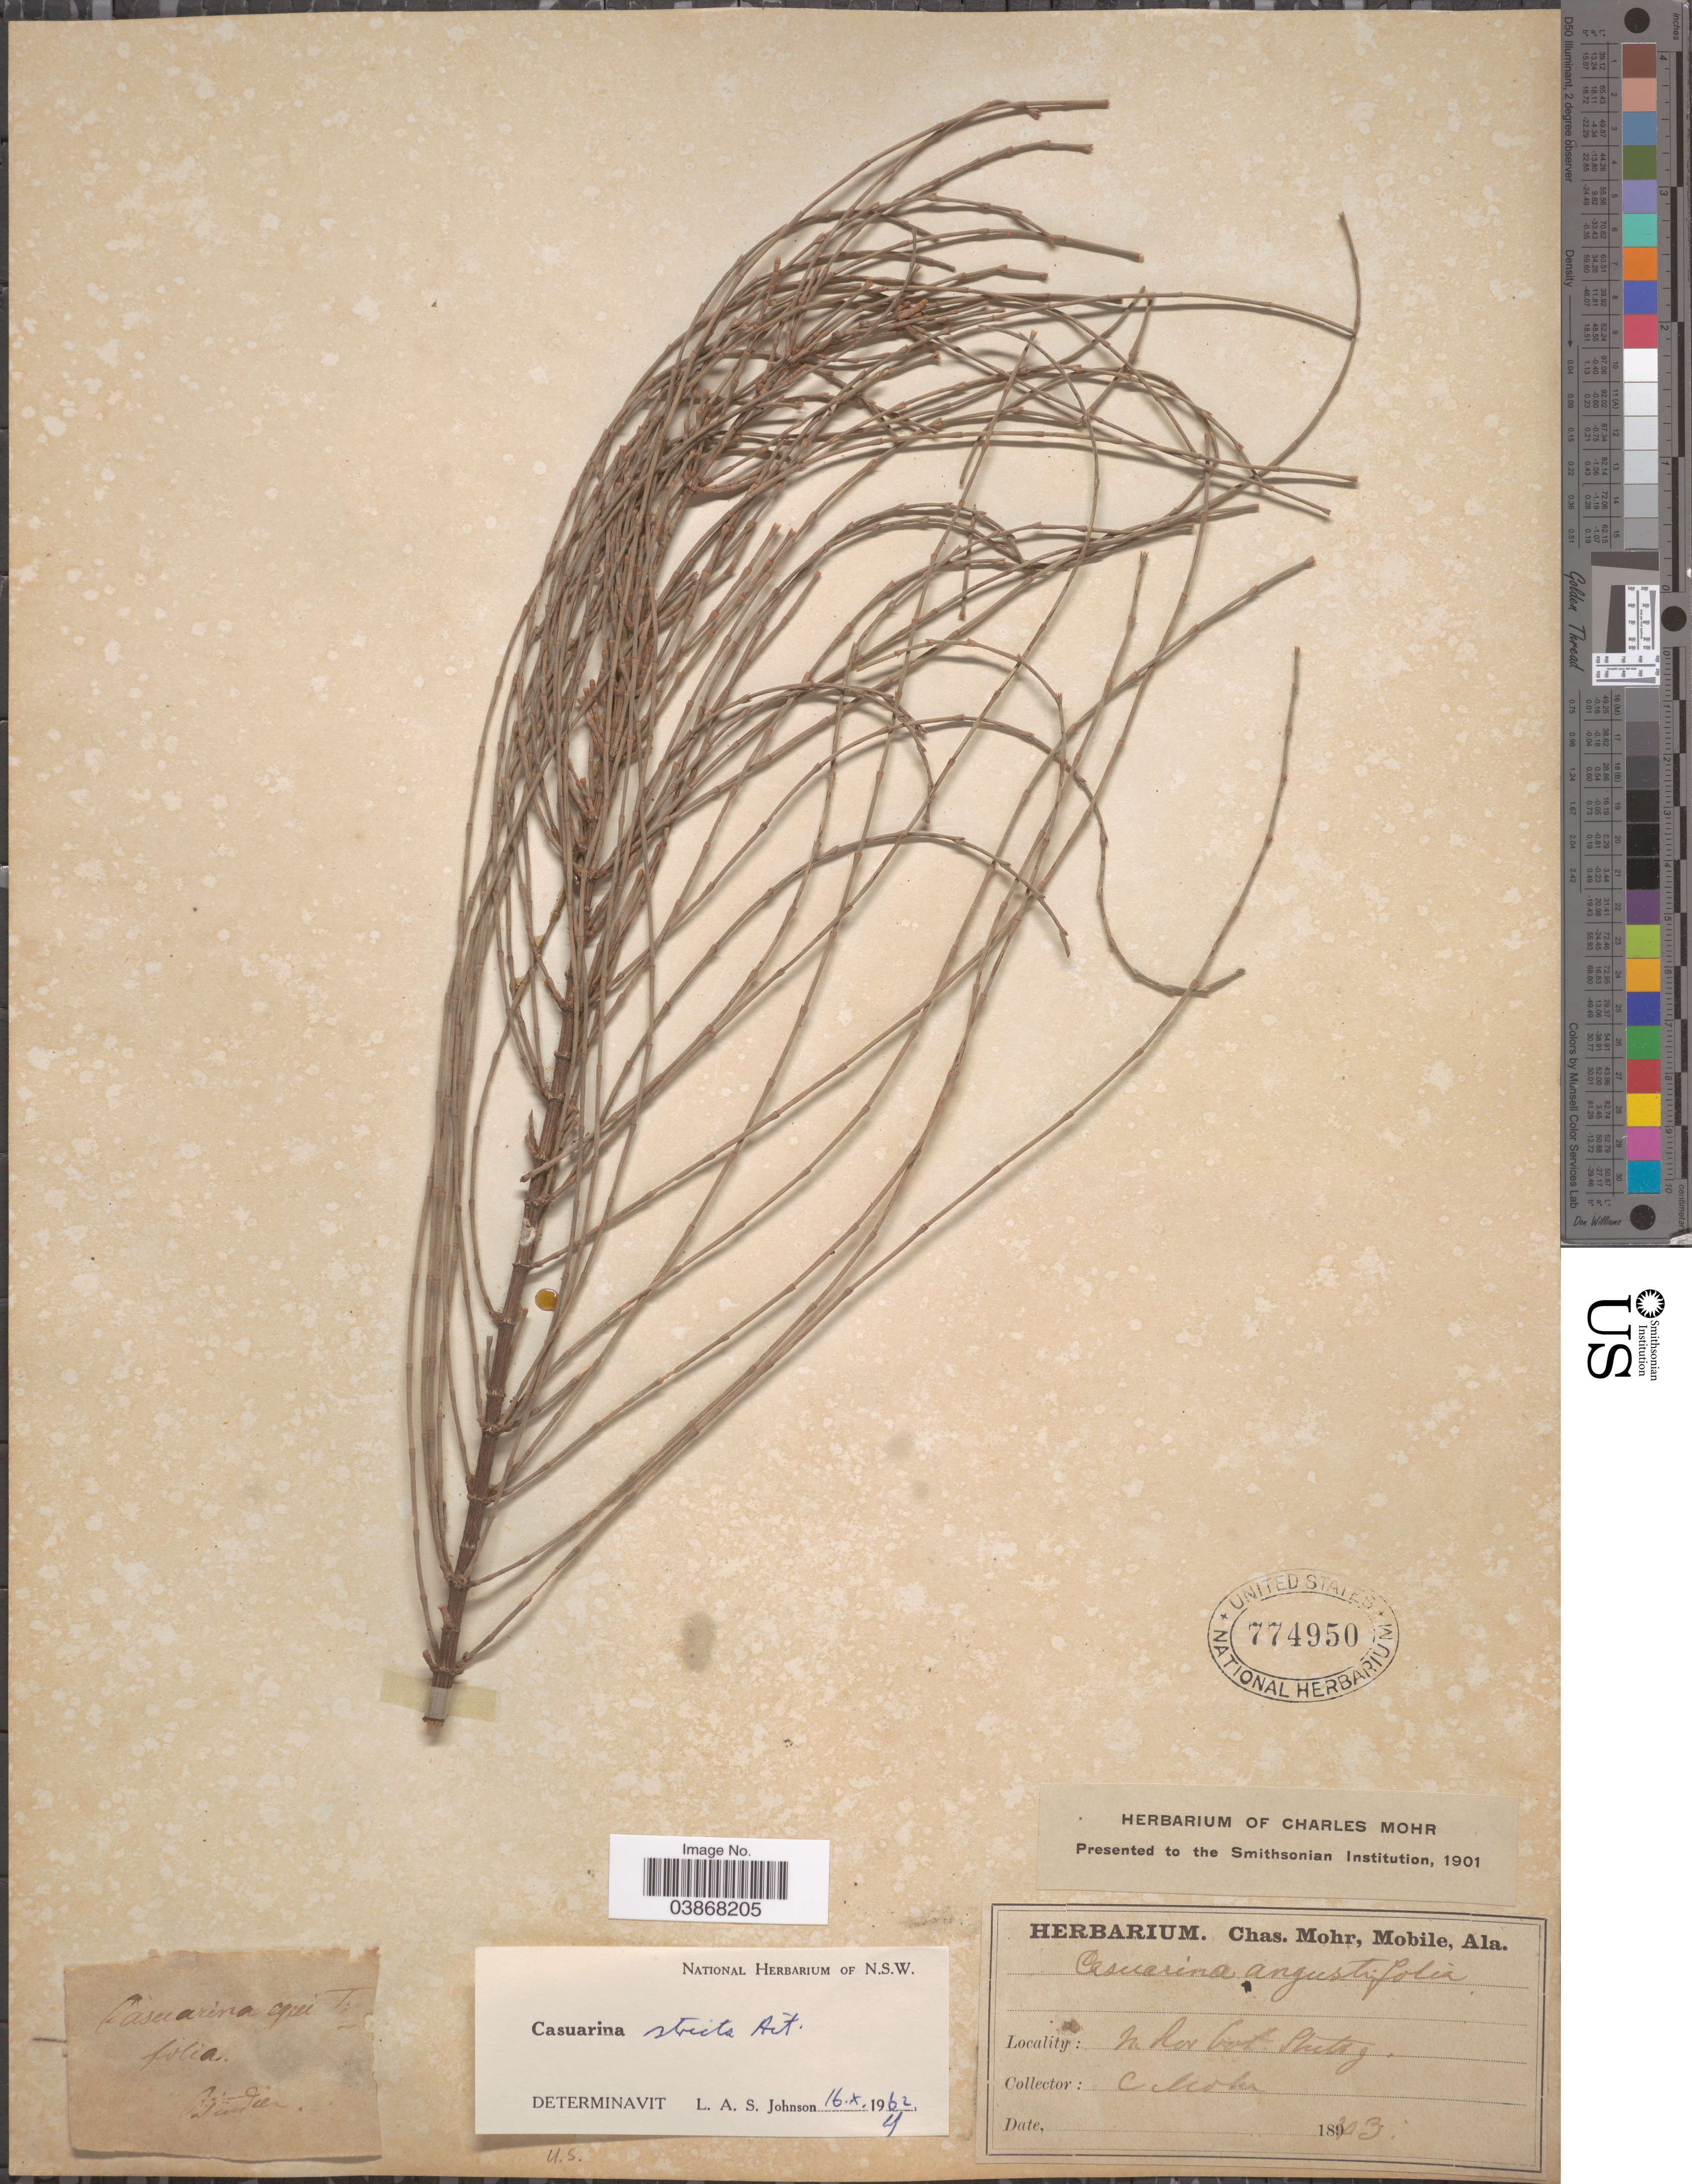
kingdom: Plantae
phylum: Tracheophyta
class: Magnoliopsida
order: Fagales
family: Casuarinaceae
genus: Casuarina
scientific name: Casuarina stricta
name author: Aiton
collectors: -. Berlandier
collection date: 1803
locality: In hort. bog. Stucks [interpreted].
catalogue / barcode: US 774950